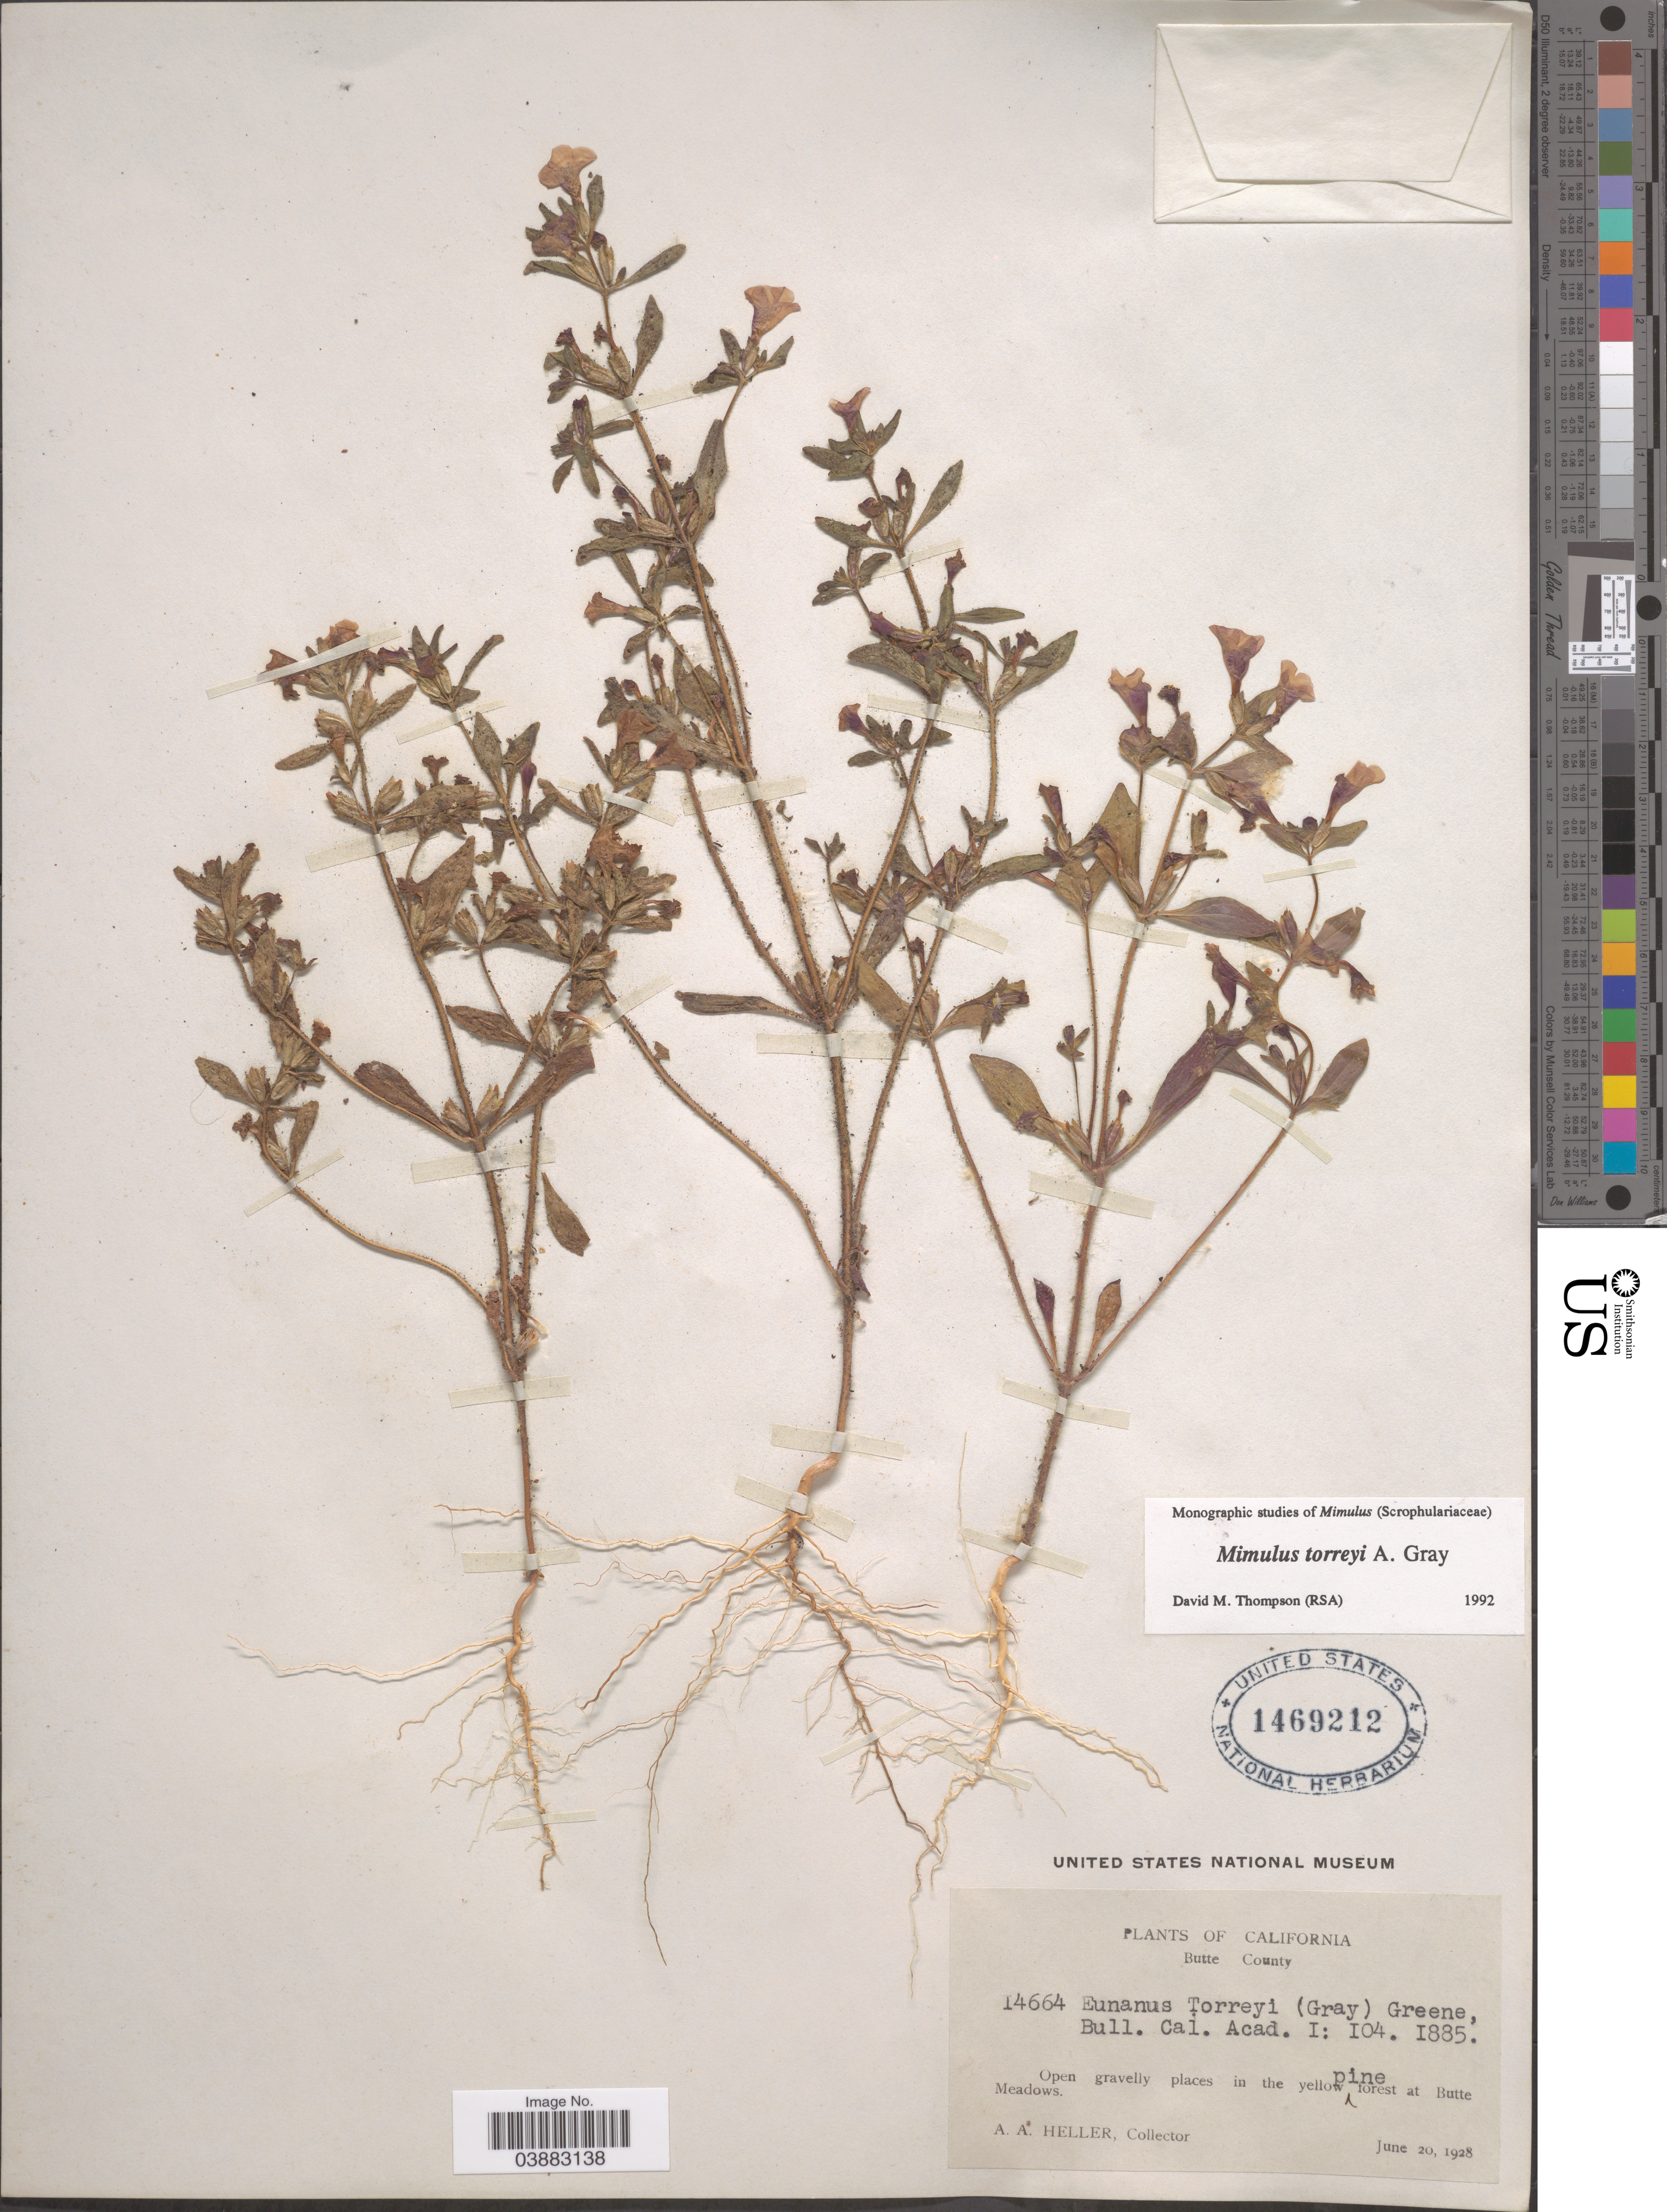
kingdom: Plantae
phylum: Tracheophyta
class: Magnoliopsida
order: Lamiales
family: Phrymaceae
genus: Mimulus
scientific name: Mimulus torreyi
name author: A. Gray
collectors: A. A. Heller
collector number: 14664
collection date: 1928-06-20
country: United States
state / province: California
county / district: Butte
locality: Butte County. Open gravelly places in the yellow pine forest at Butte Meadows.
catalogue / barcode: US 1469212